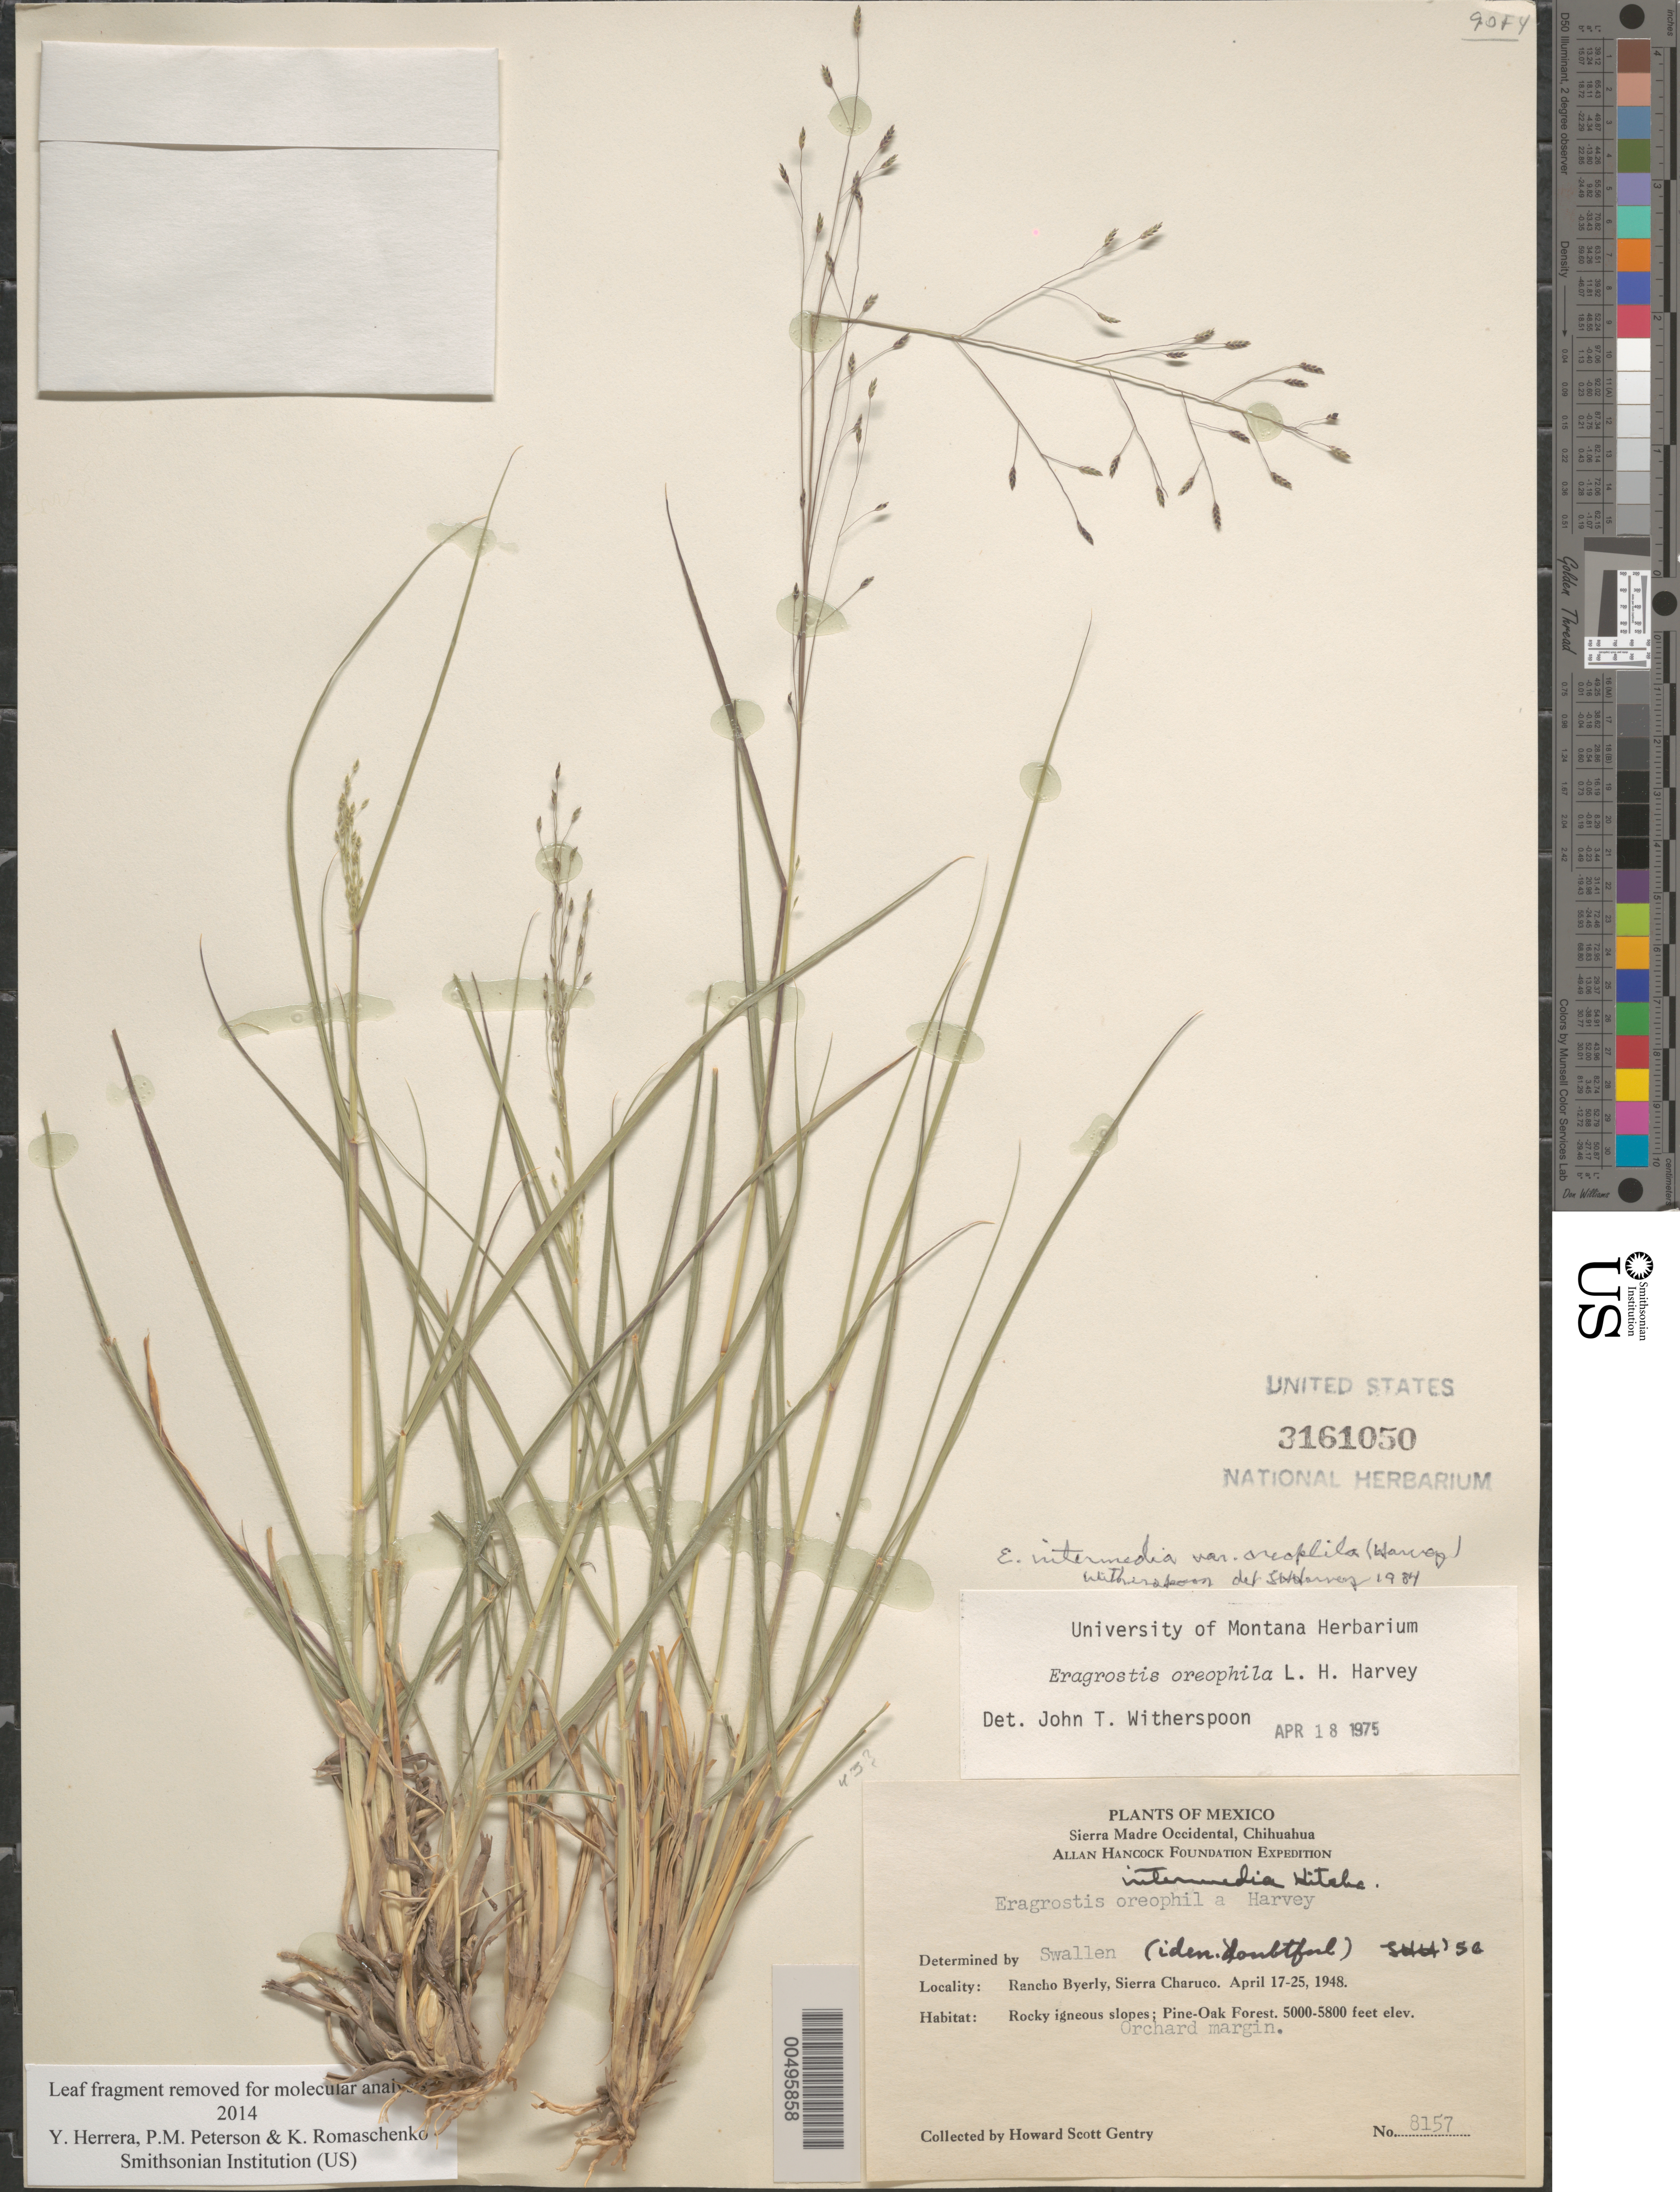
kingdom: Plantae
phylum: Tracheophyta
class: Liliopsida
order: Poales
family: Poaceae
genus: Eragrostis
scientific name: Eragrostis intermedia var. oreophila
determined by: Harvey, L. H.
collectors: H. S. Gentry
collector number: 8157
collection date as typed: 17 Apr 1948 to 25 Apr 1948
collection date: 1948-04-17/1948-04-25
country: Mexico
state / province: Chihuahua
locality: Sierra Madre Occidental, Rancho Byerly, Sierra Charuco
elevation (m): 1524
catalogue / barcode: US 3161050